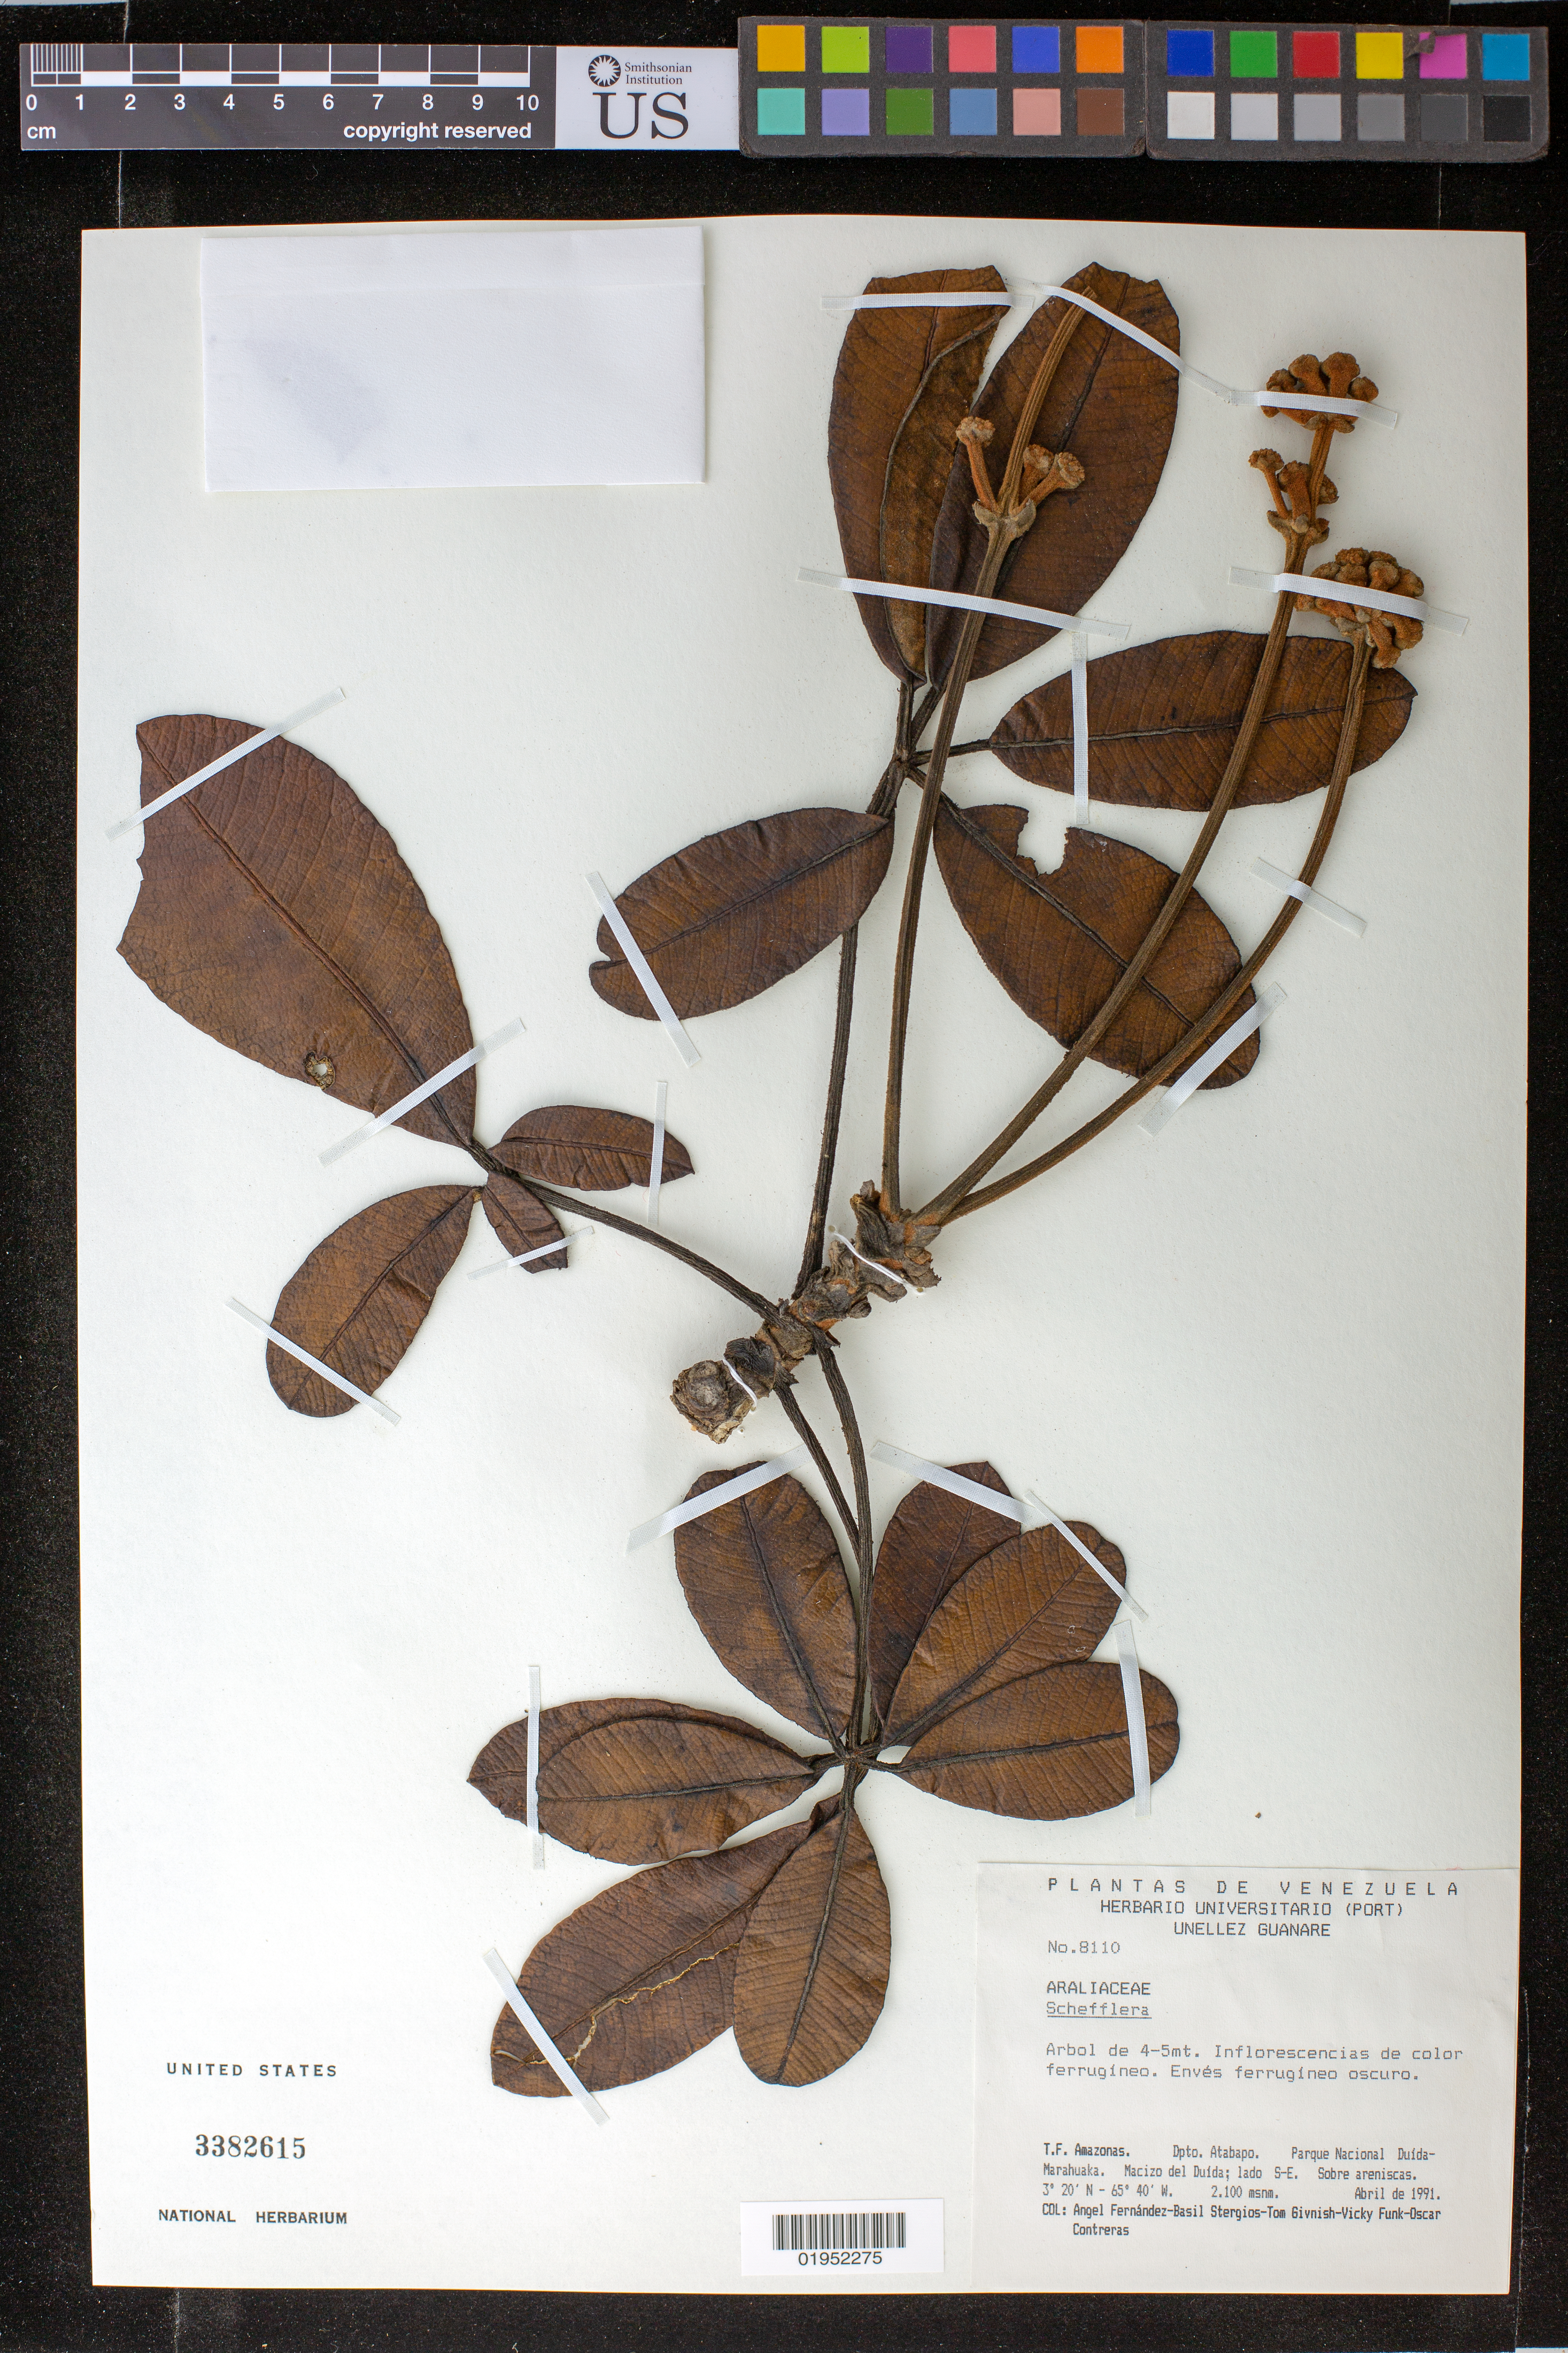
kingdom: Plantae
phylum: Tracheophyta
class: Magnoliopsida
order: Apiales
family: Araliaceae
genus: Schefflera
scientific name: Schefflera sp.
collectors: A. Fernández, B. G. Stergios, T. J. Givnish, V. Funk & O. Contreras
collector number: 8110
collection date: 1991-04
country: Venezuela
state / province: Amazonas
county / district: Atabapo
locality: Parque Nacional Duída-Marahuaka, Macizo del Duída, lado SE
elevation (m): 2100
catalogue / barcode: US 3382615